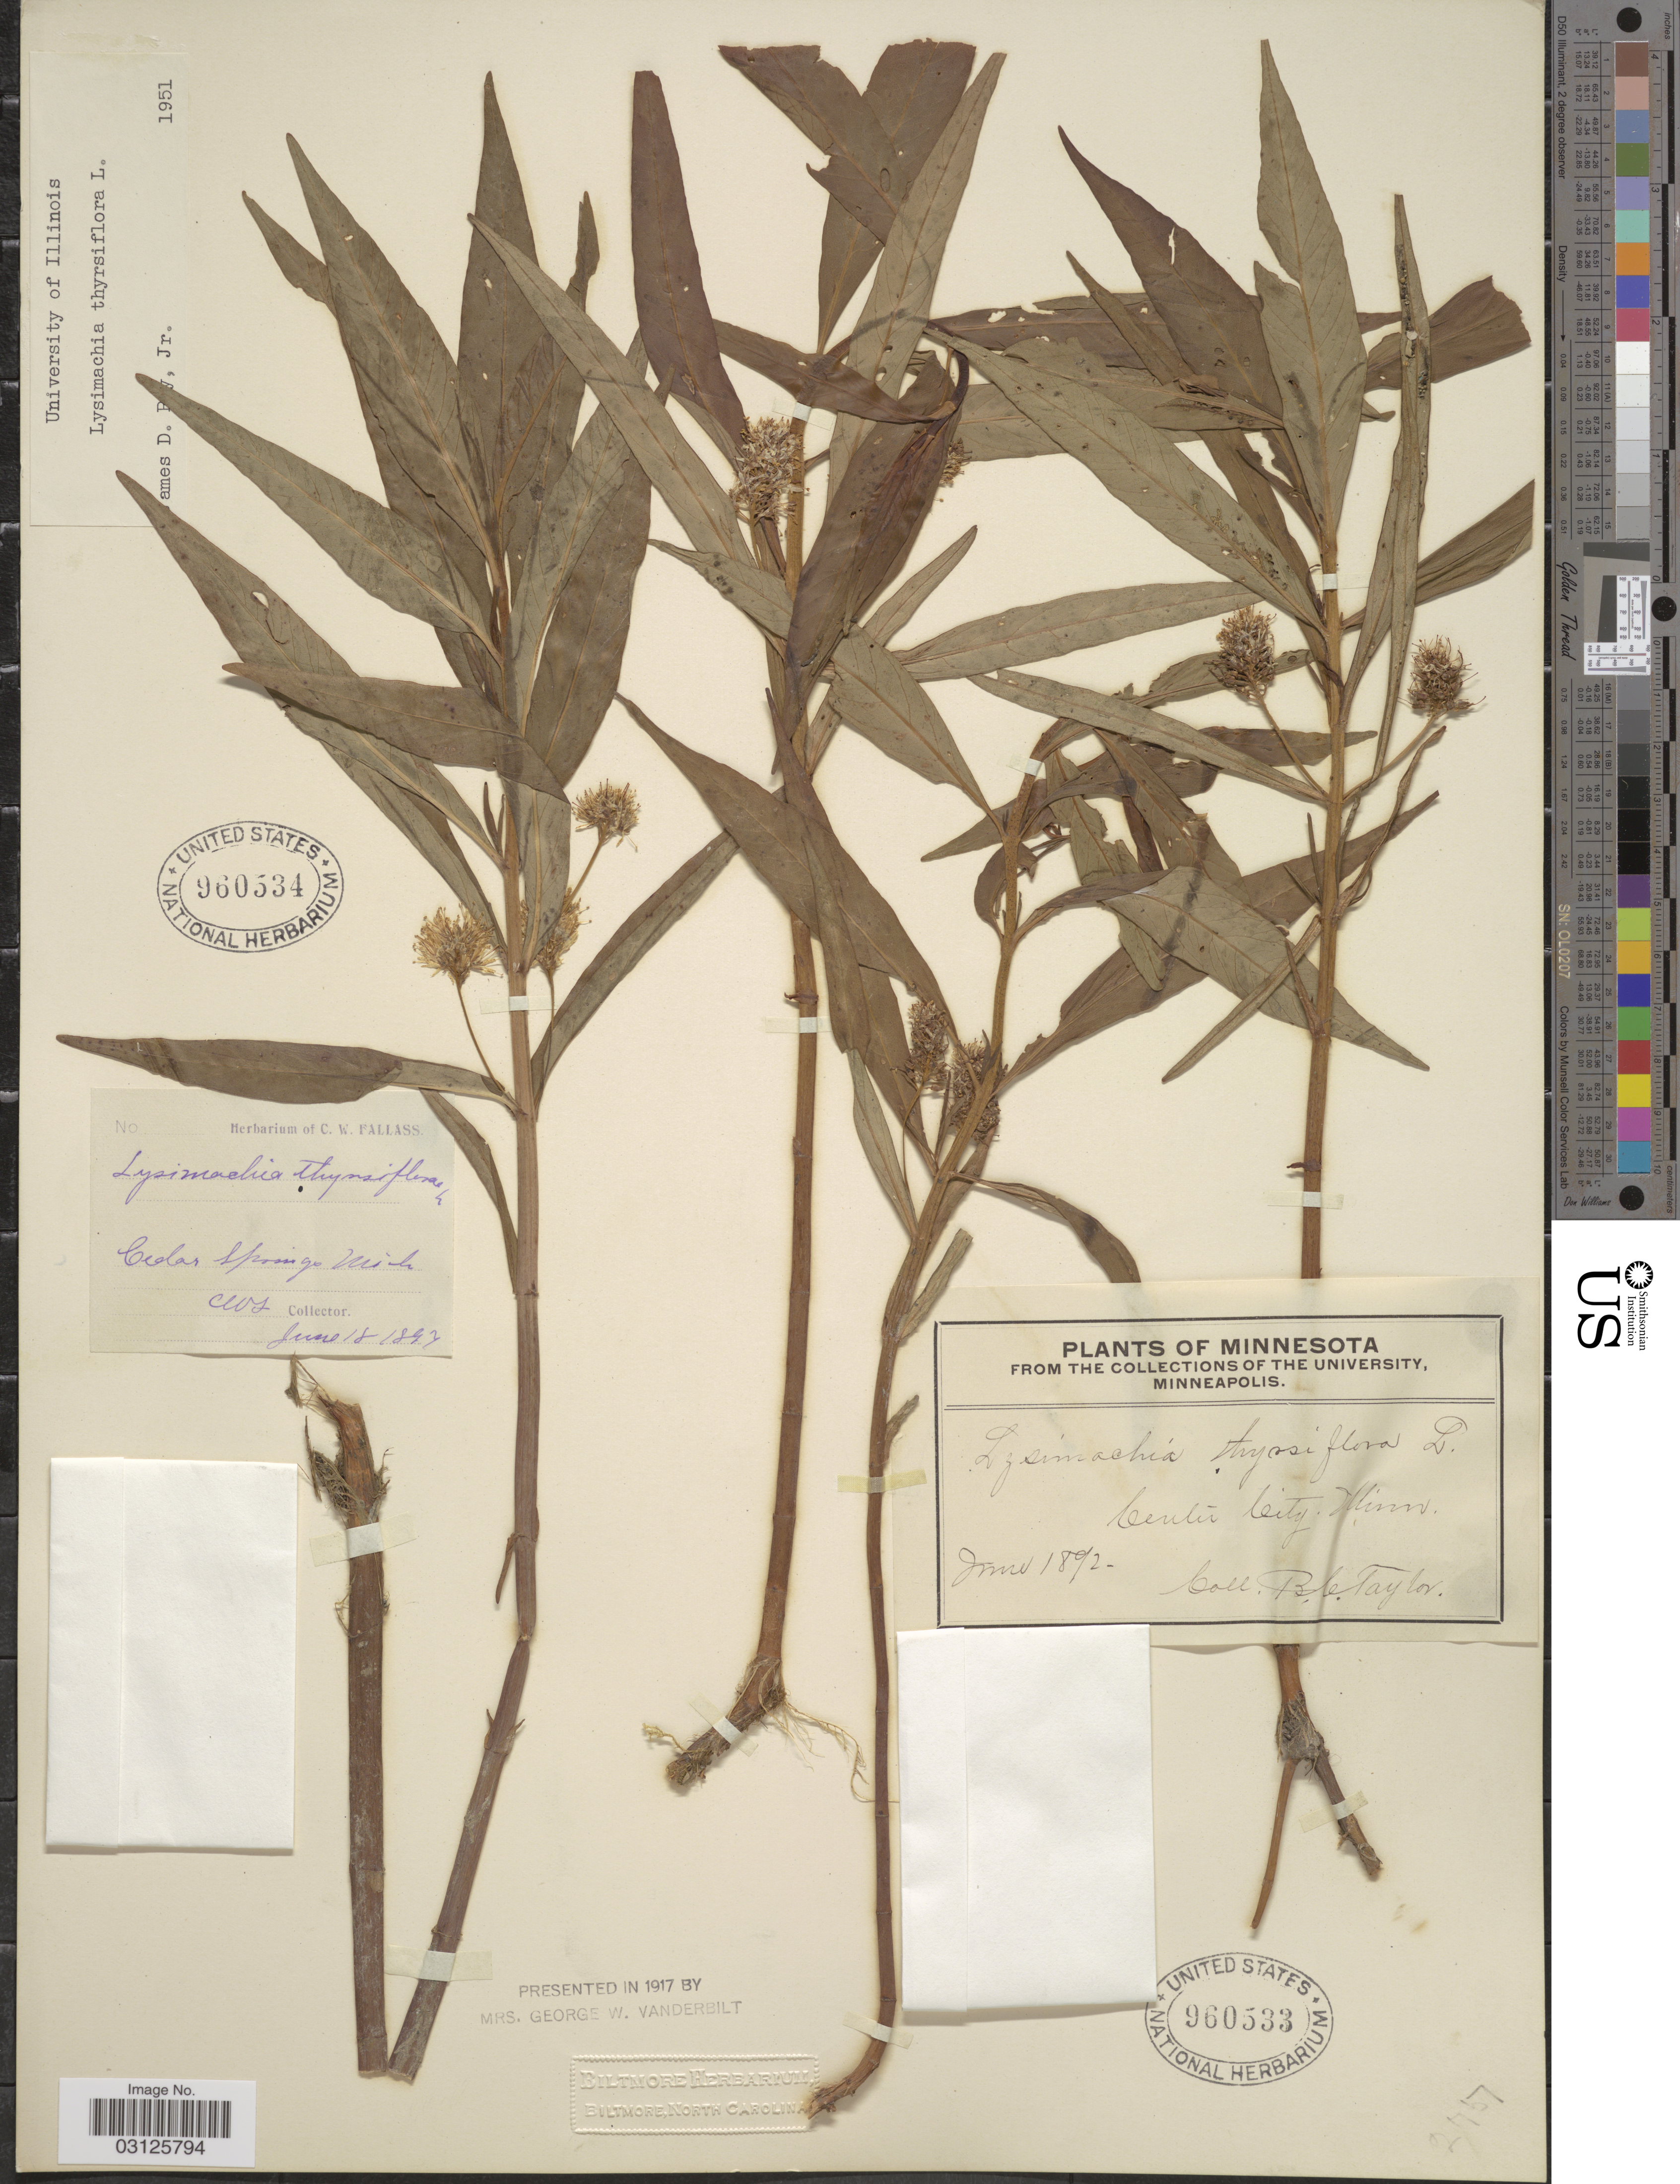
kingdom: Plantae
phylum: Tracheophyta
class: Magnoliopsida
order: Ericales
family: Primulaceae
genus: Lysimachia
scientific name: Lysimachia thyrsiflora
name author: L.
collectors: B. C. Taylor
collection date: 1892-06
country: United States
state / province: Minnesota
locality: Center City, Minn.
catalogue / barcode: US 960533-2